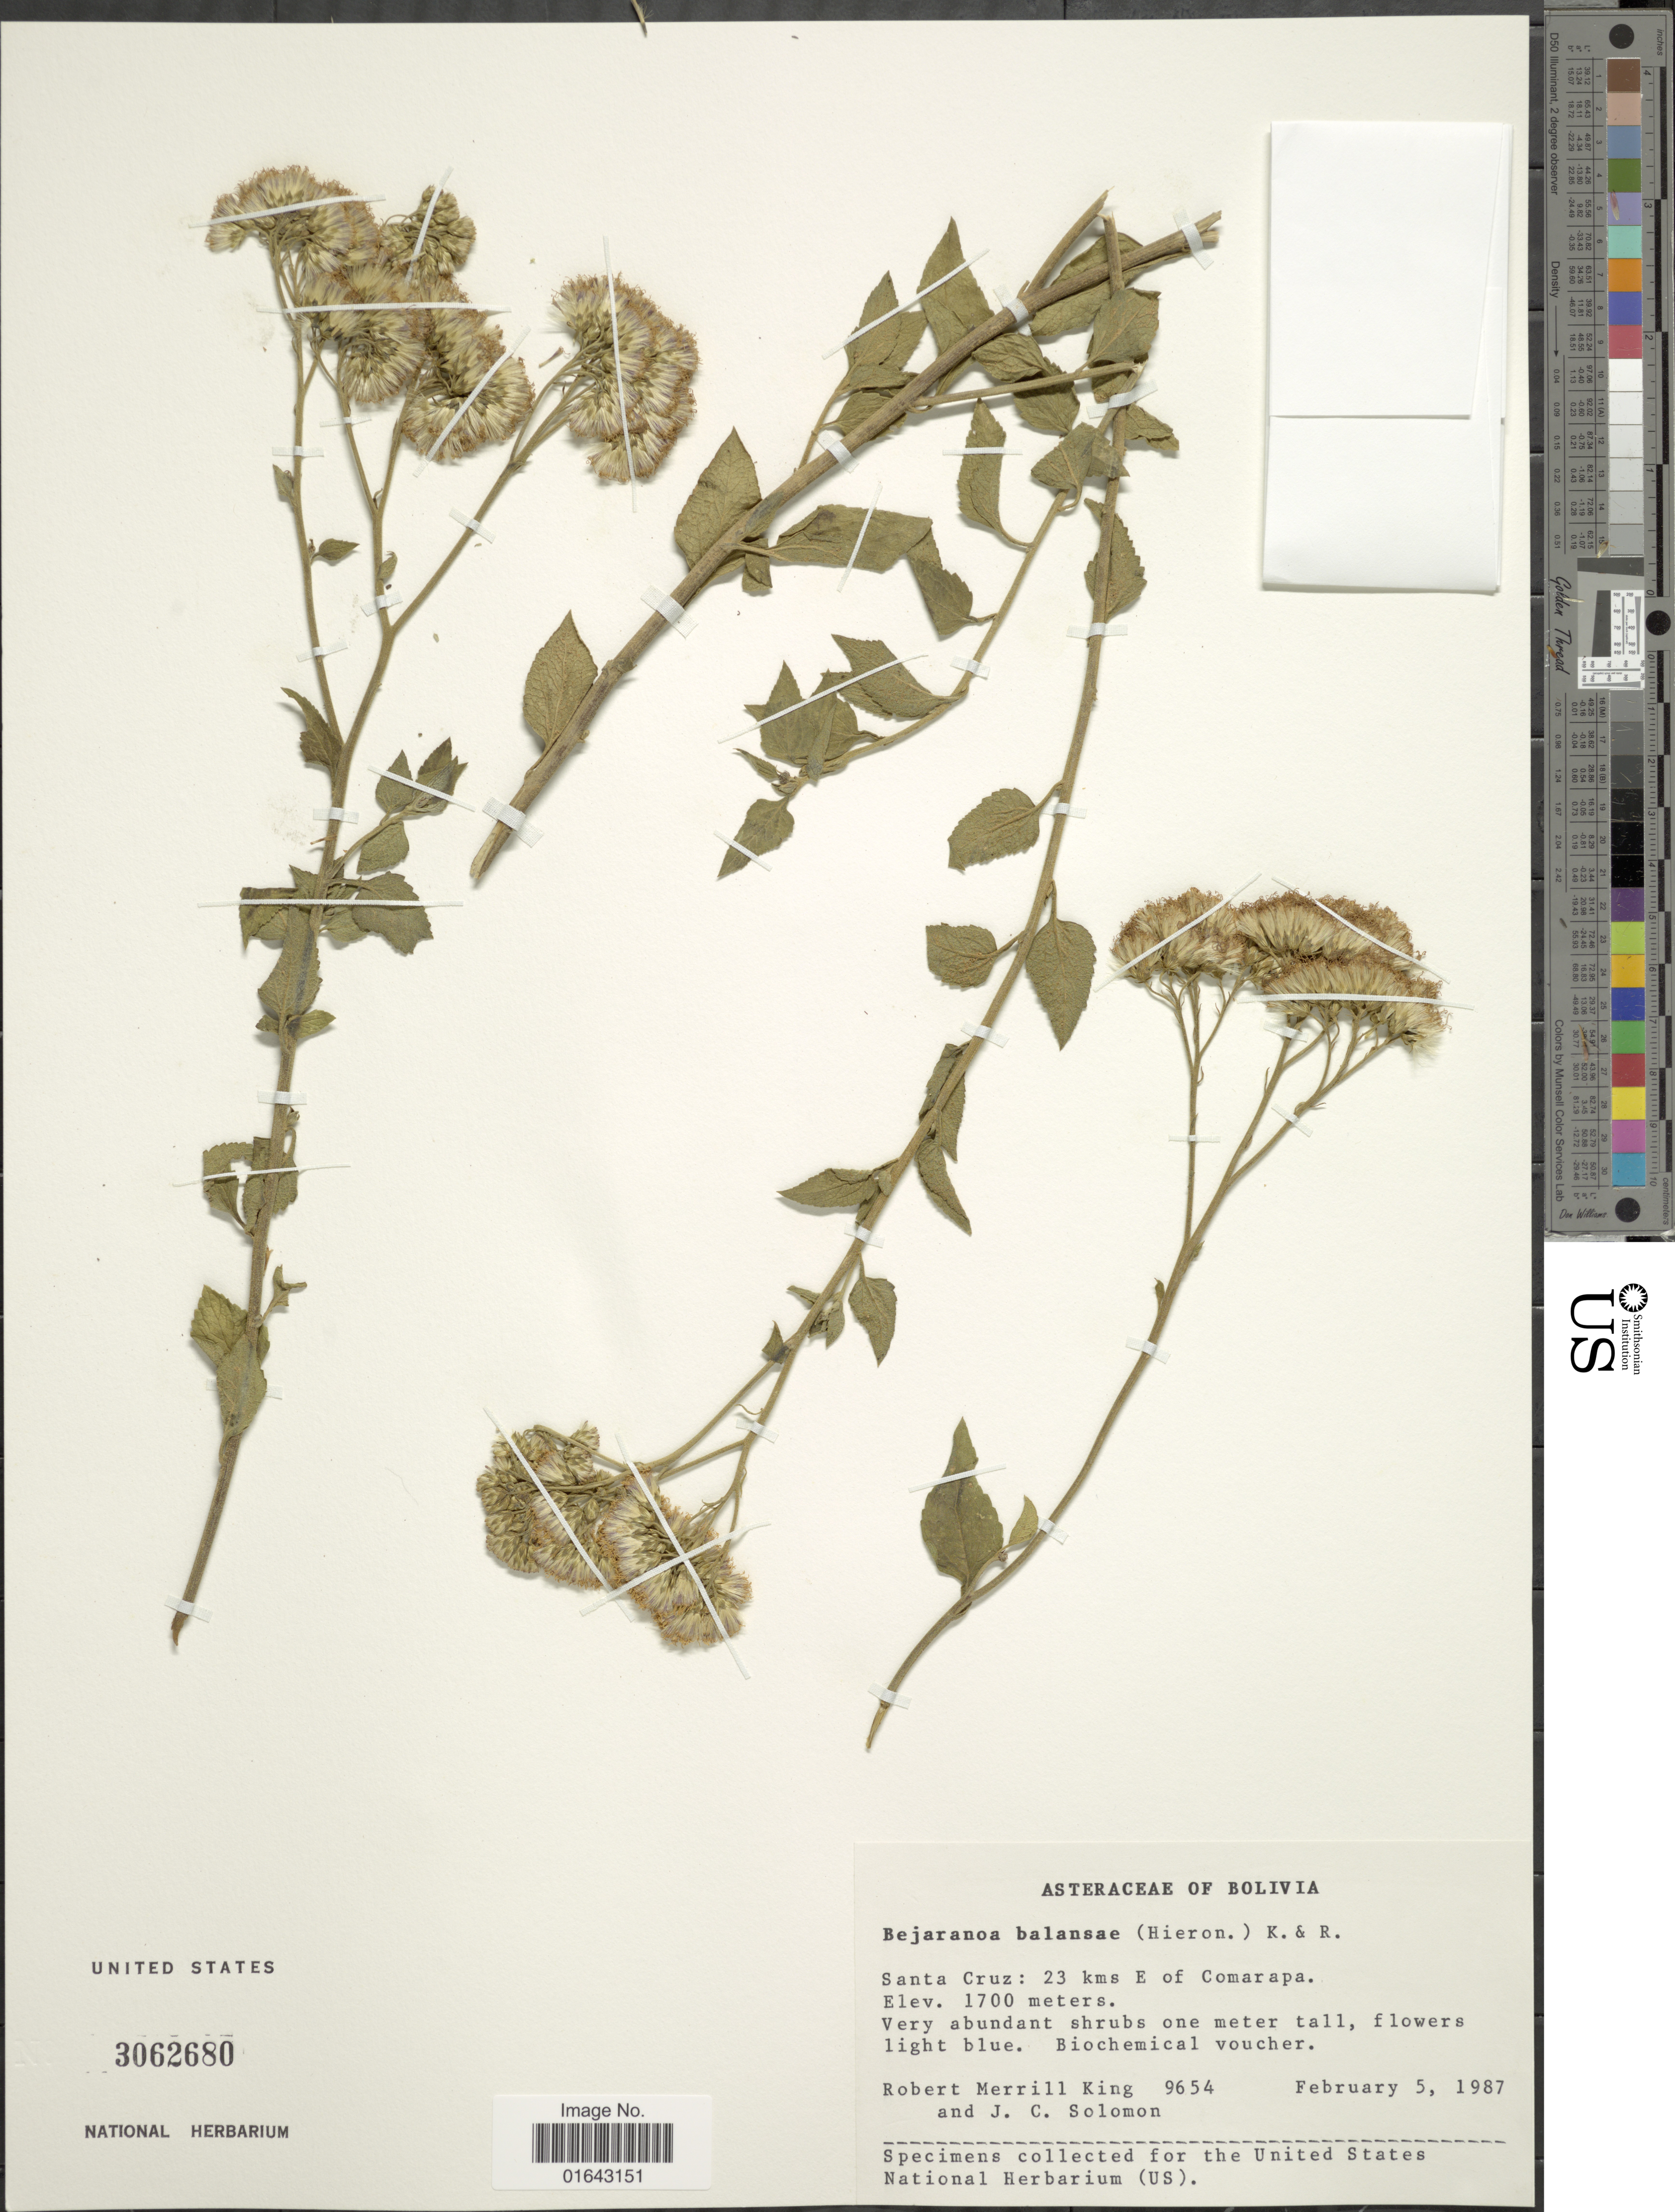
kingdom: Plantae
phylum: Tracheophyta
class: Magnoliopsida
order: Asterales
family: Asteraceae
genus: Bejaranoa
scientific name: Bejaranoa balansae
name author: (Hieron.) R.M. King & H. Rob.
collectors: R. M. King & J. C. Solomon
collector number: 9654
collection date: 1987-02-05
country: Bolivia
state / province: Santa Cruz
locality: Santa Cruz: 23 kms E of Comarapa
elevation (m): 1700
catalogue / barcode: US 3062680